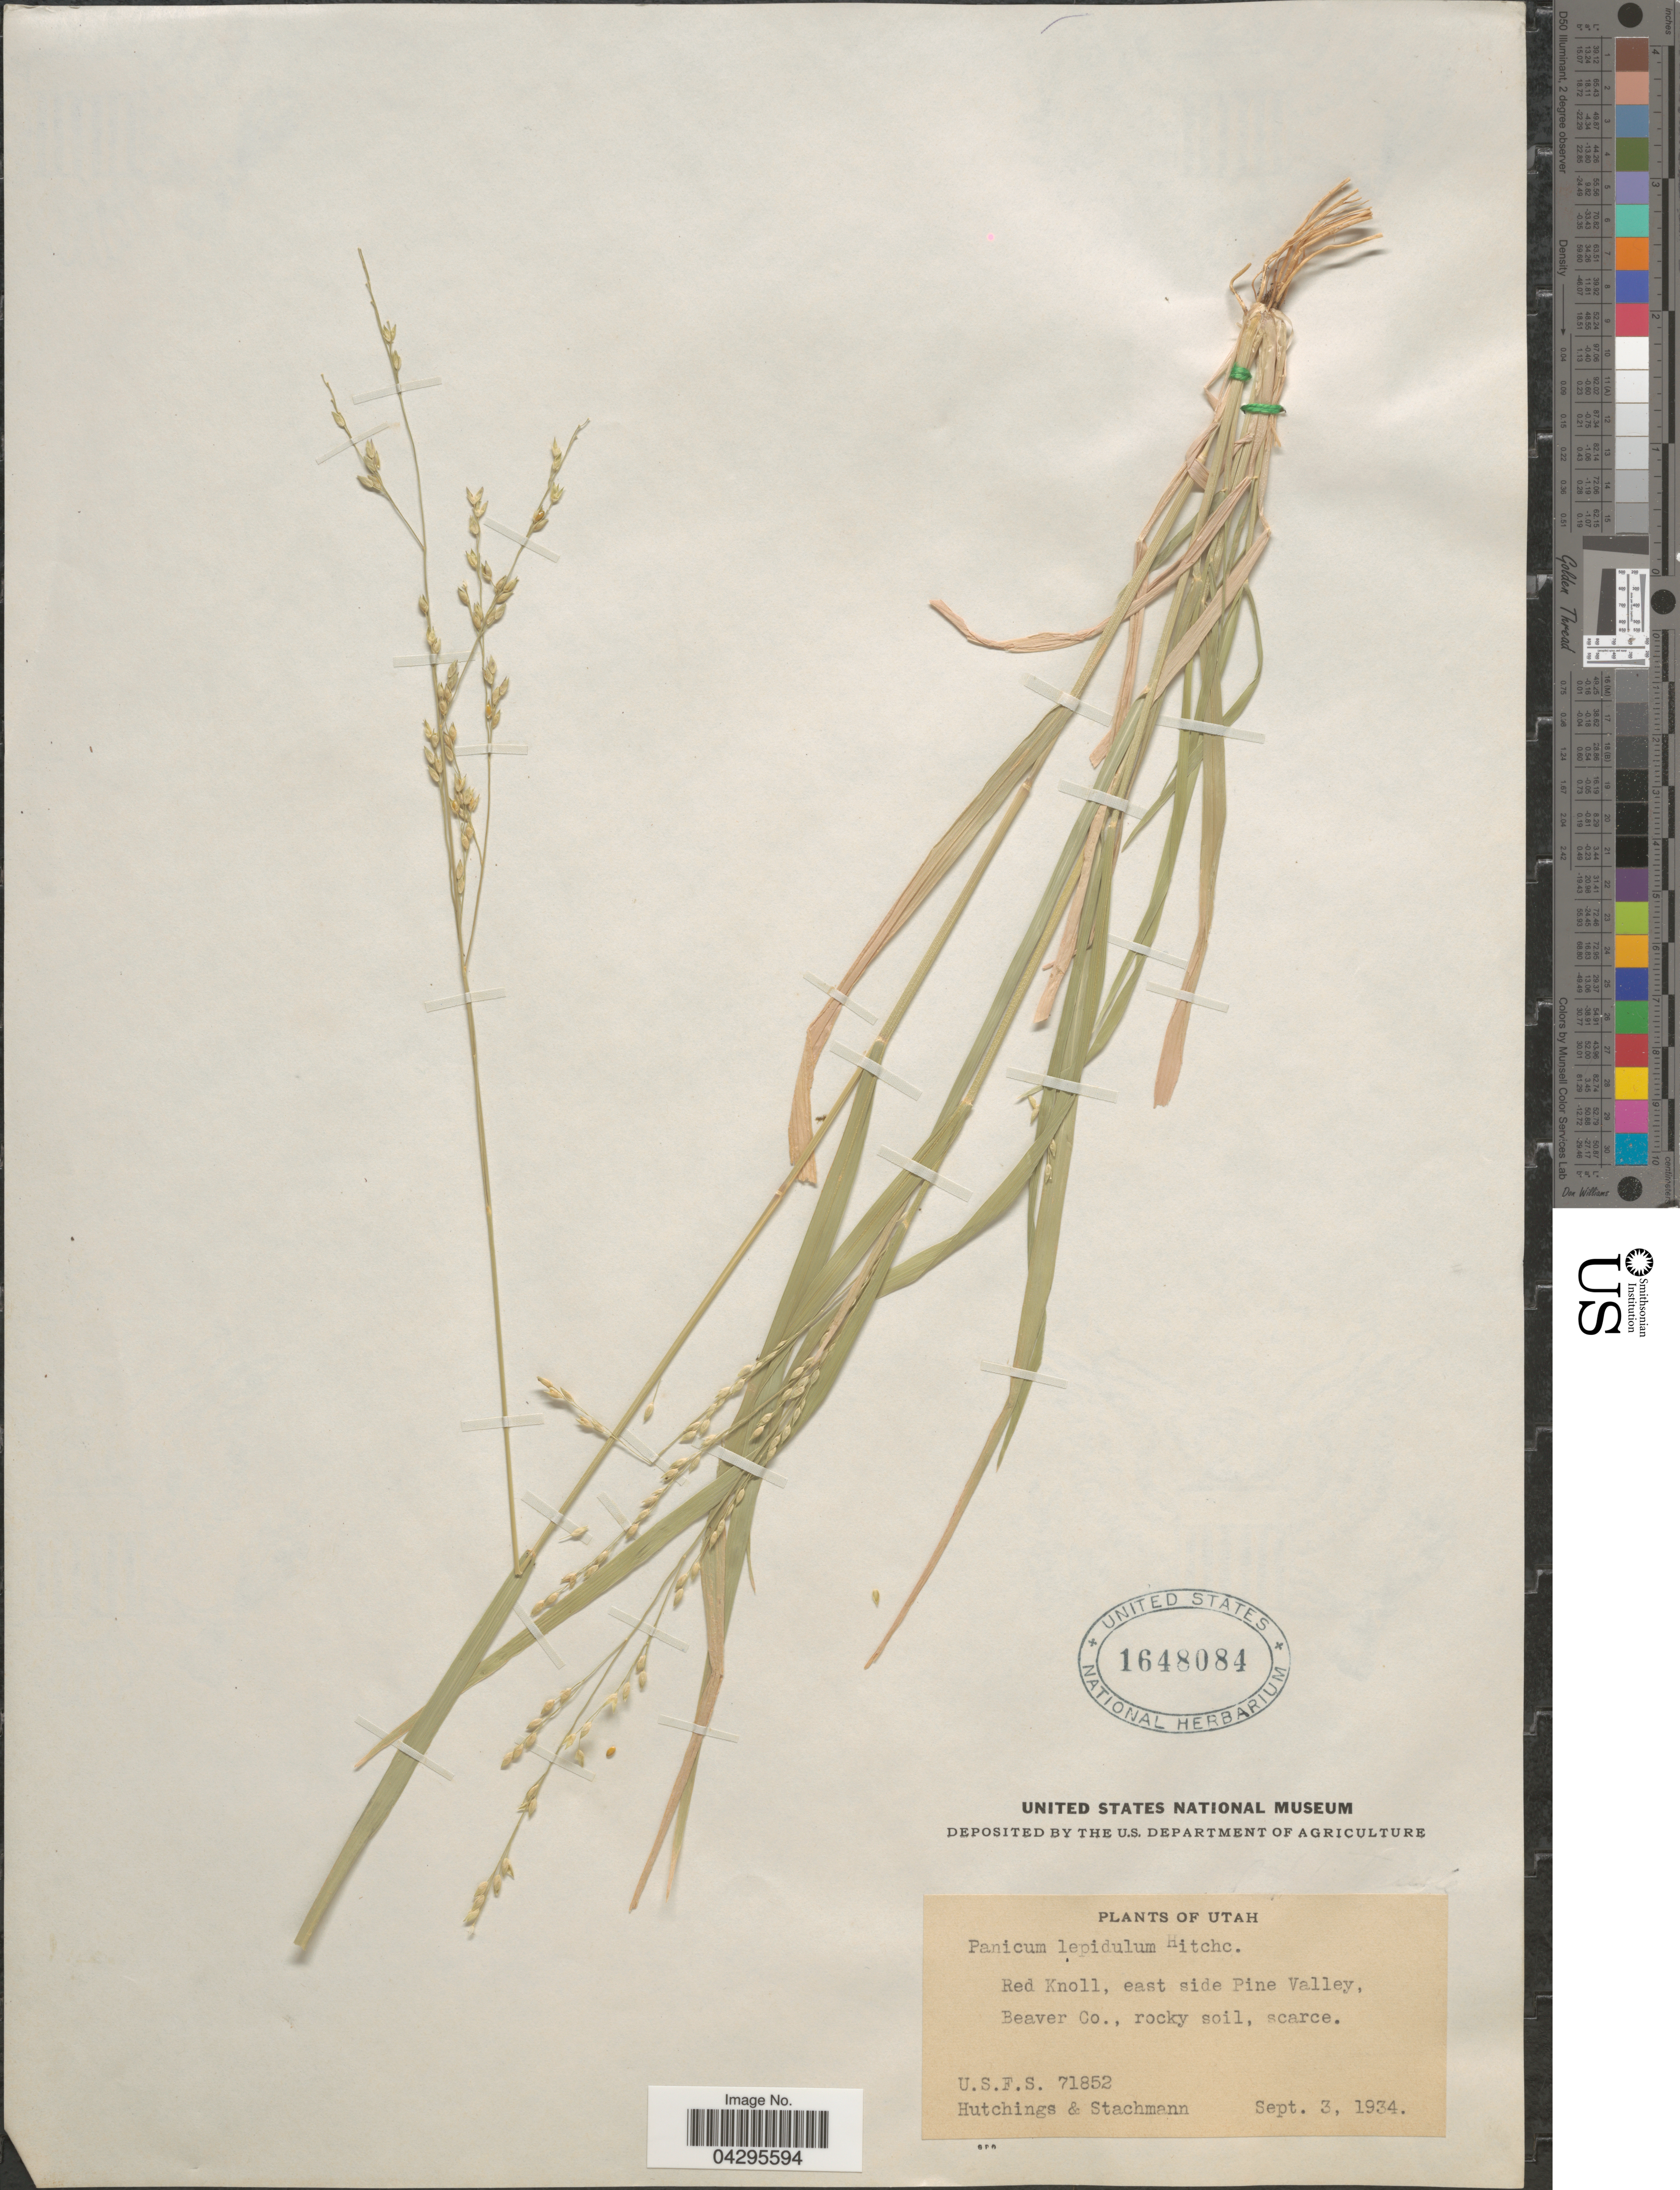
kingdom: Plantae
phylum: Tracheophyta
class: Liliopsida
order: Poales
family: Poaceae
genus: Panicum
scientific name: Panicum lepidulum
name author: Hitchc. & Chase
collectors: Hutchings & Stachmann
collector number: USFS71852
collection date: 1934-09-03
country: United States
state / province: Utah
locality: Red Knoll, east side Pine Valley, Beaver Co.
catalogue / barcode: US 1648084